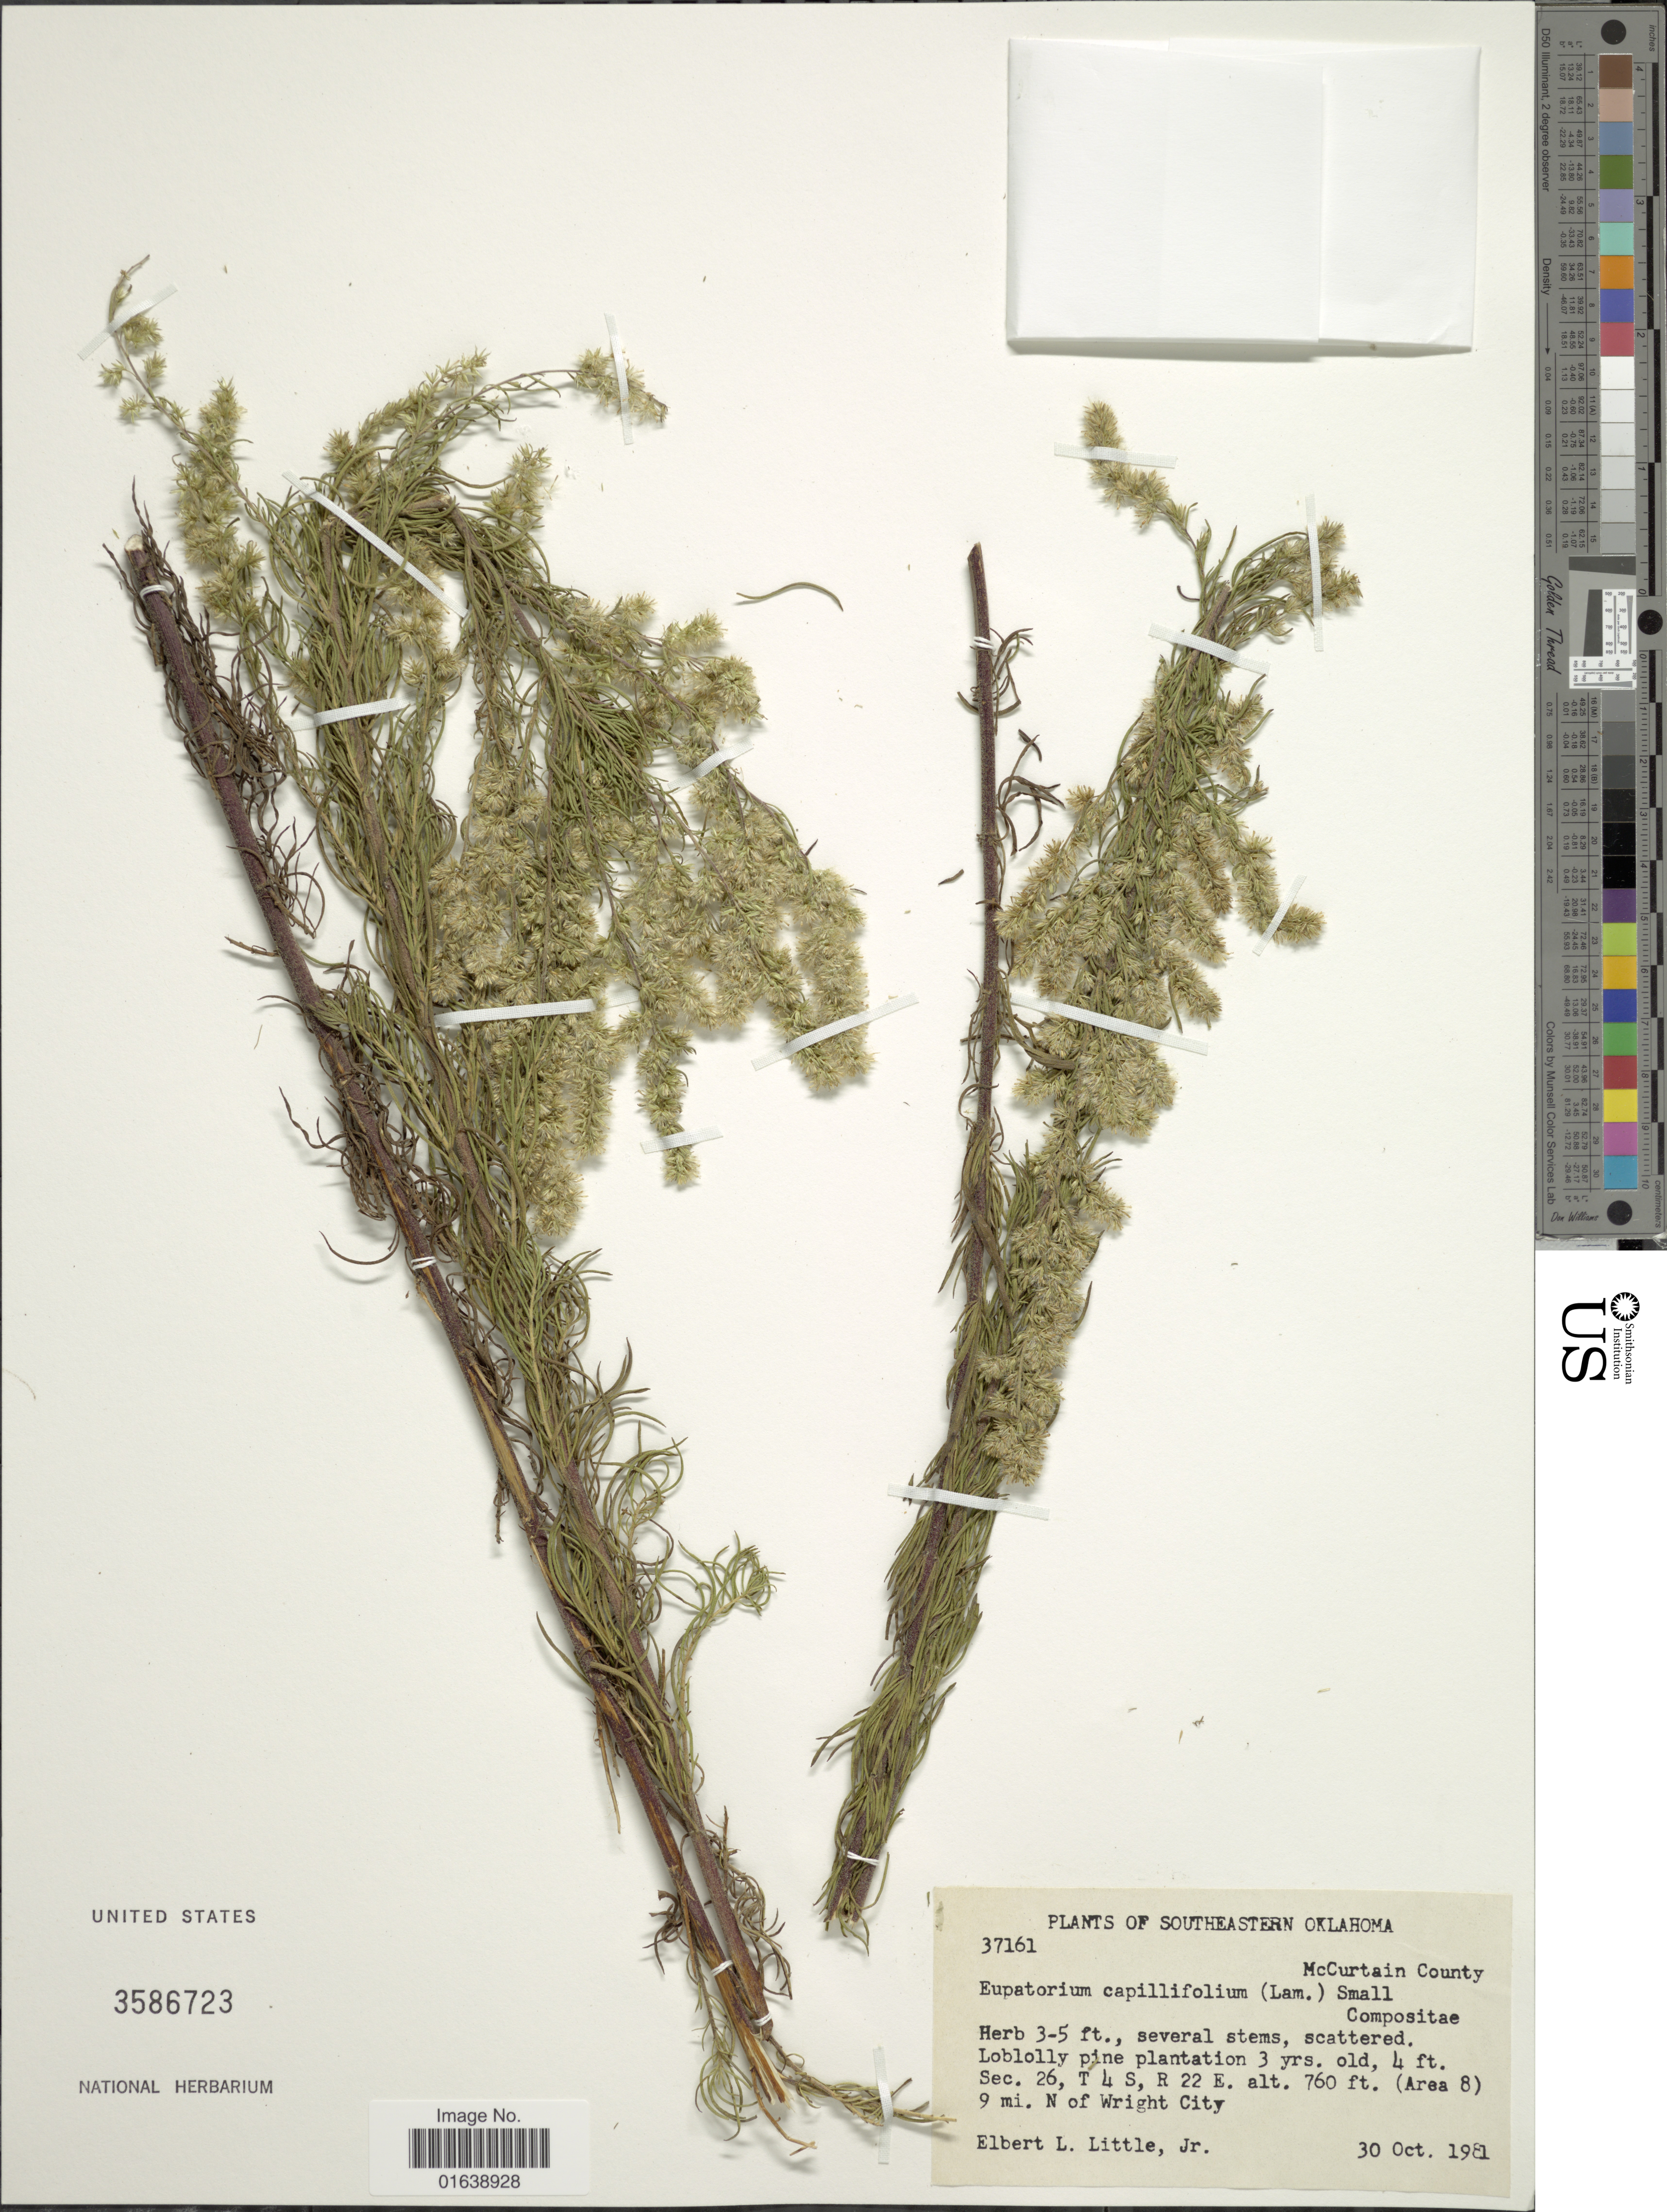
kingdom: Plantae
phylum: Tracheophyta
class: Magnoliopsida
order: Asterales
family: Asteraceae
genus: Eupatorium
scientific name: Eupatorium capillifolium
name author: (Lam.) Small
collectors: E. L. Little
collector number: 37161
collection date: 1981-10-30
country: United States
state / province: Oklahoma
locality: Southeastern Oklahoma. Loblolly pine plantation 3 yrs. old. Sec. 26, T 4 S, R 22 E. (Area 8) 9 mi. N of Wright City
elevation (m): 232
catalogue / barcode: US 3586723